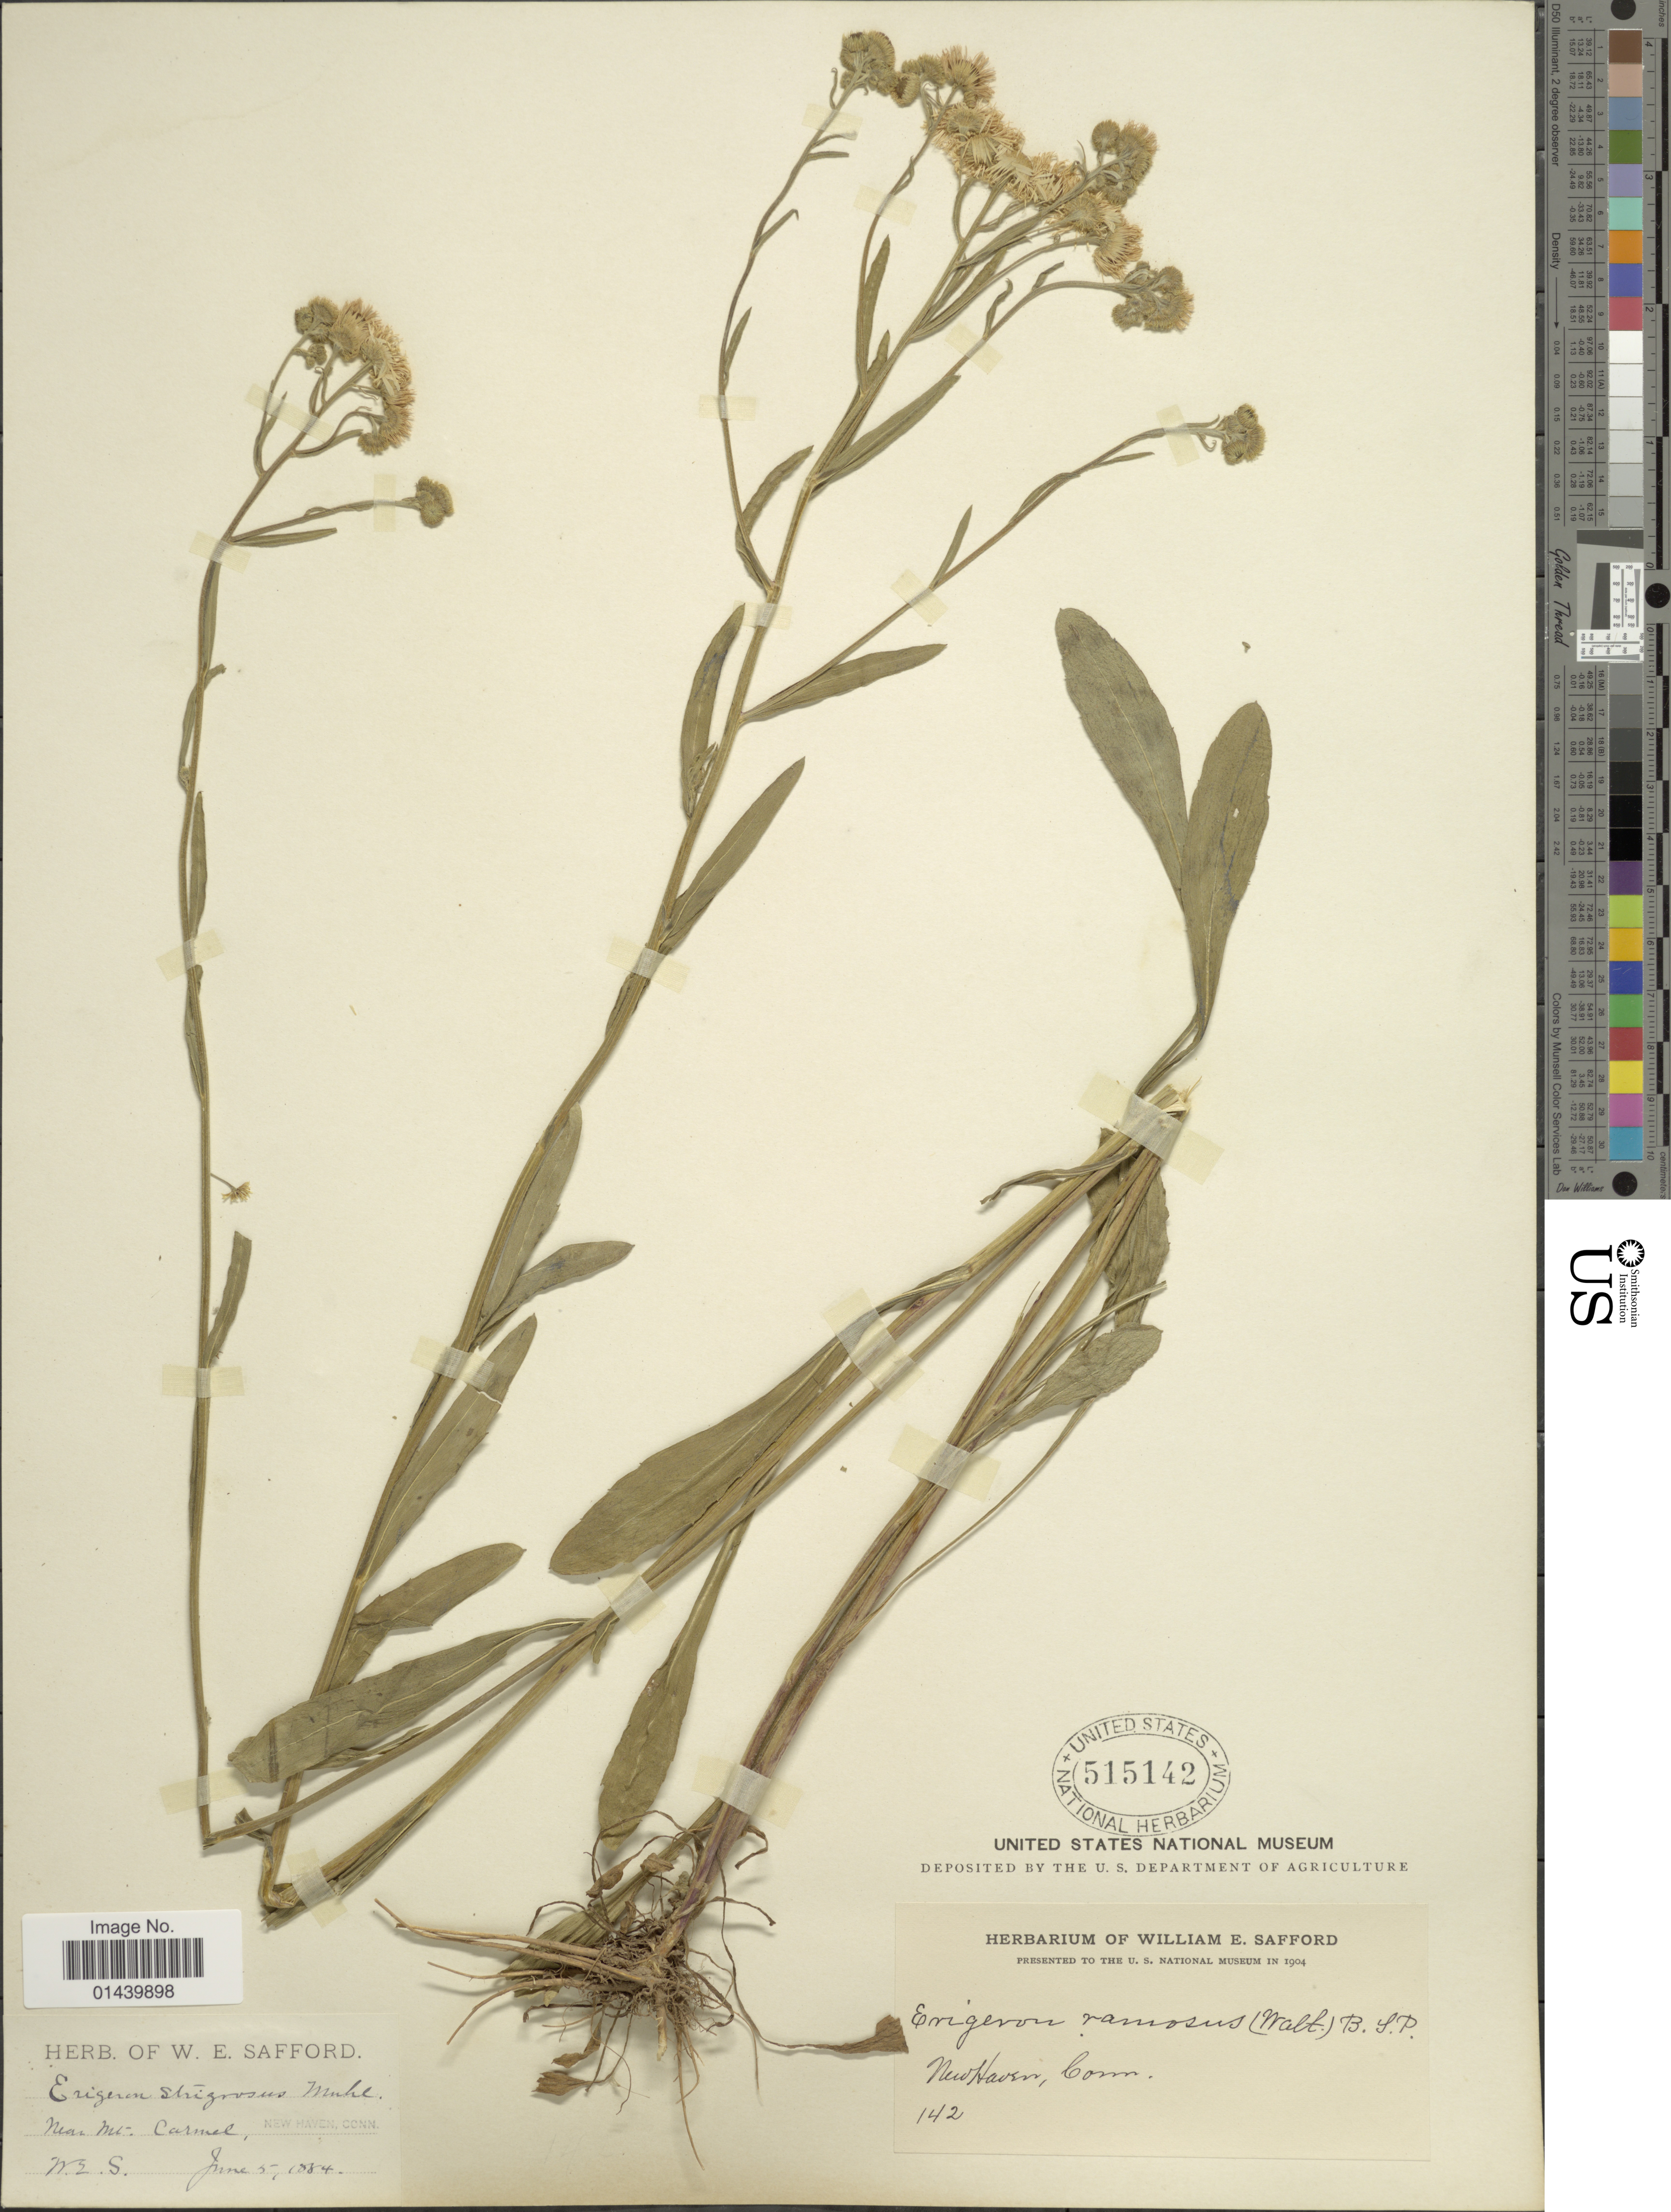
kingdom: Plantae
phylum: Tracheophyta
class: Magnoliopsida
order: Asterales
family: Asteraceae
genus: Erigeron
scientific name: Erigeron strigosus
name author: Muhl. ex Willd.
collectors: W. E. Safford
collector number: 142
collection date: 1884-06-05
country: United States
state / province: Connecticut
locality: NewHaven, Conn.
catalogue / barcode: US 515142